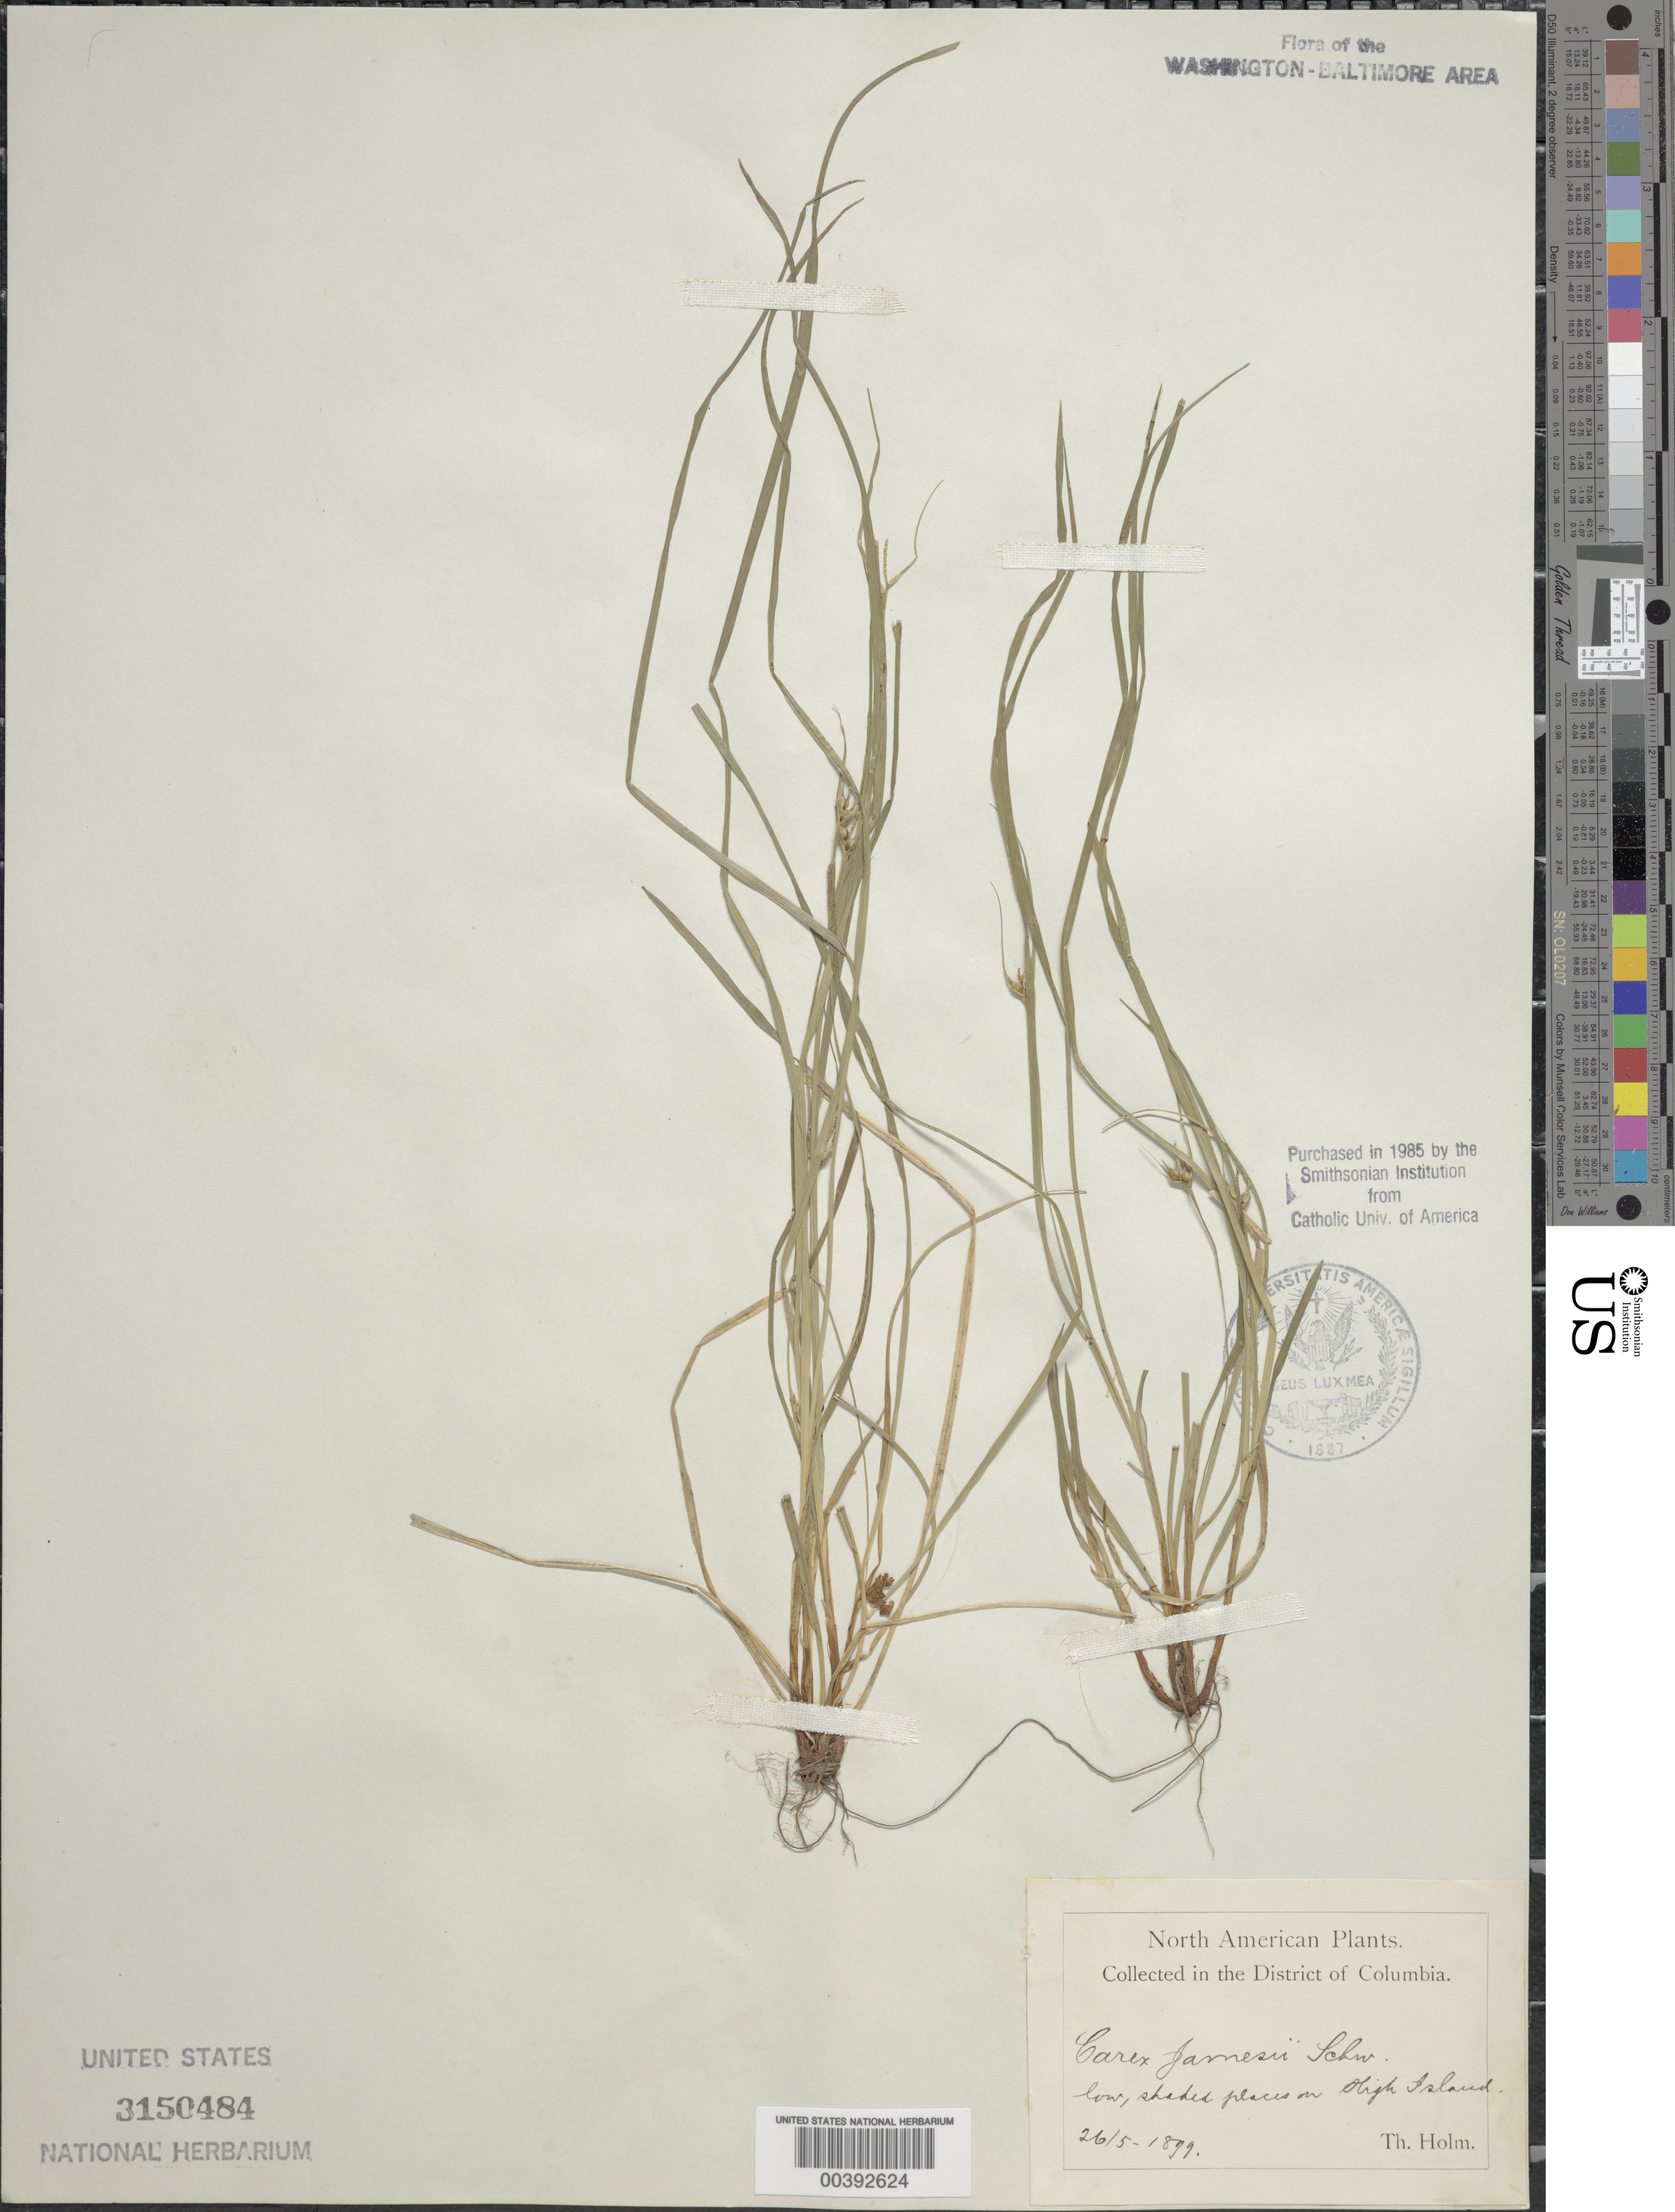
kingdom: Plantae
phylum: Tracheophyta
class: Liliopsida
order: Poales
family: Cyperaceae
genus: Carex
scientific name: Carex jamesii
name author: Schwein.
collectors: T. Holm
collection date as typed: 26 May 1899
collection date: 1899-05-26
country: United States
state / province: Maryland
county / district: Montgomery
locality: High Island C. & O. Canal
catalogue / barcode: US 3150484